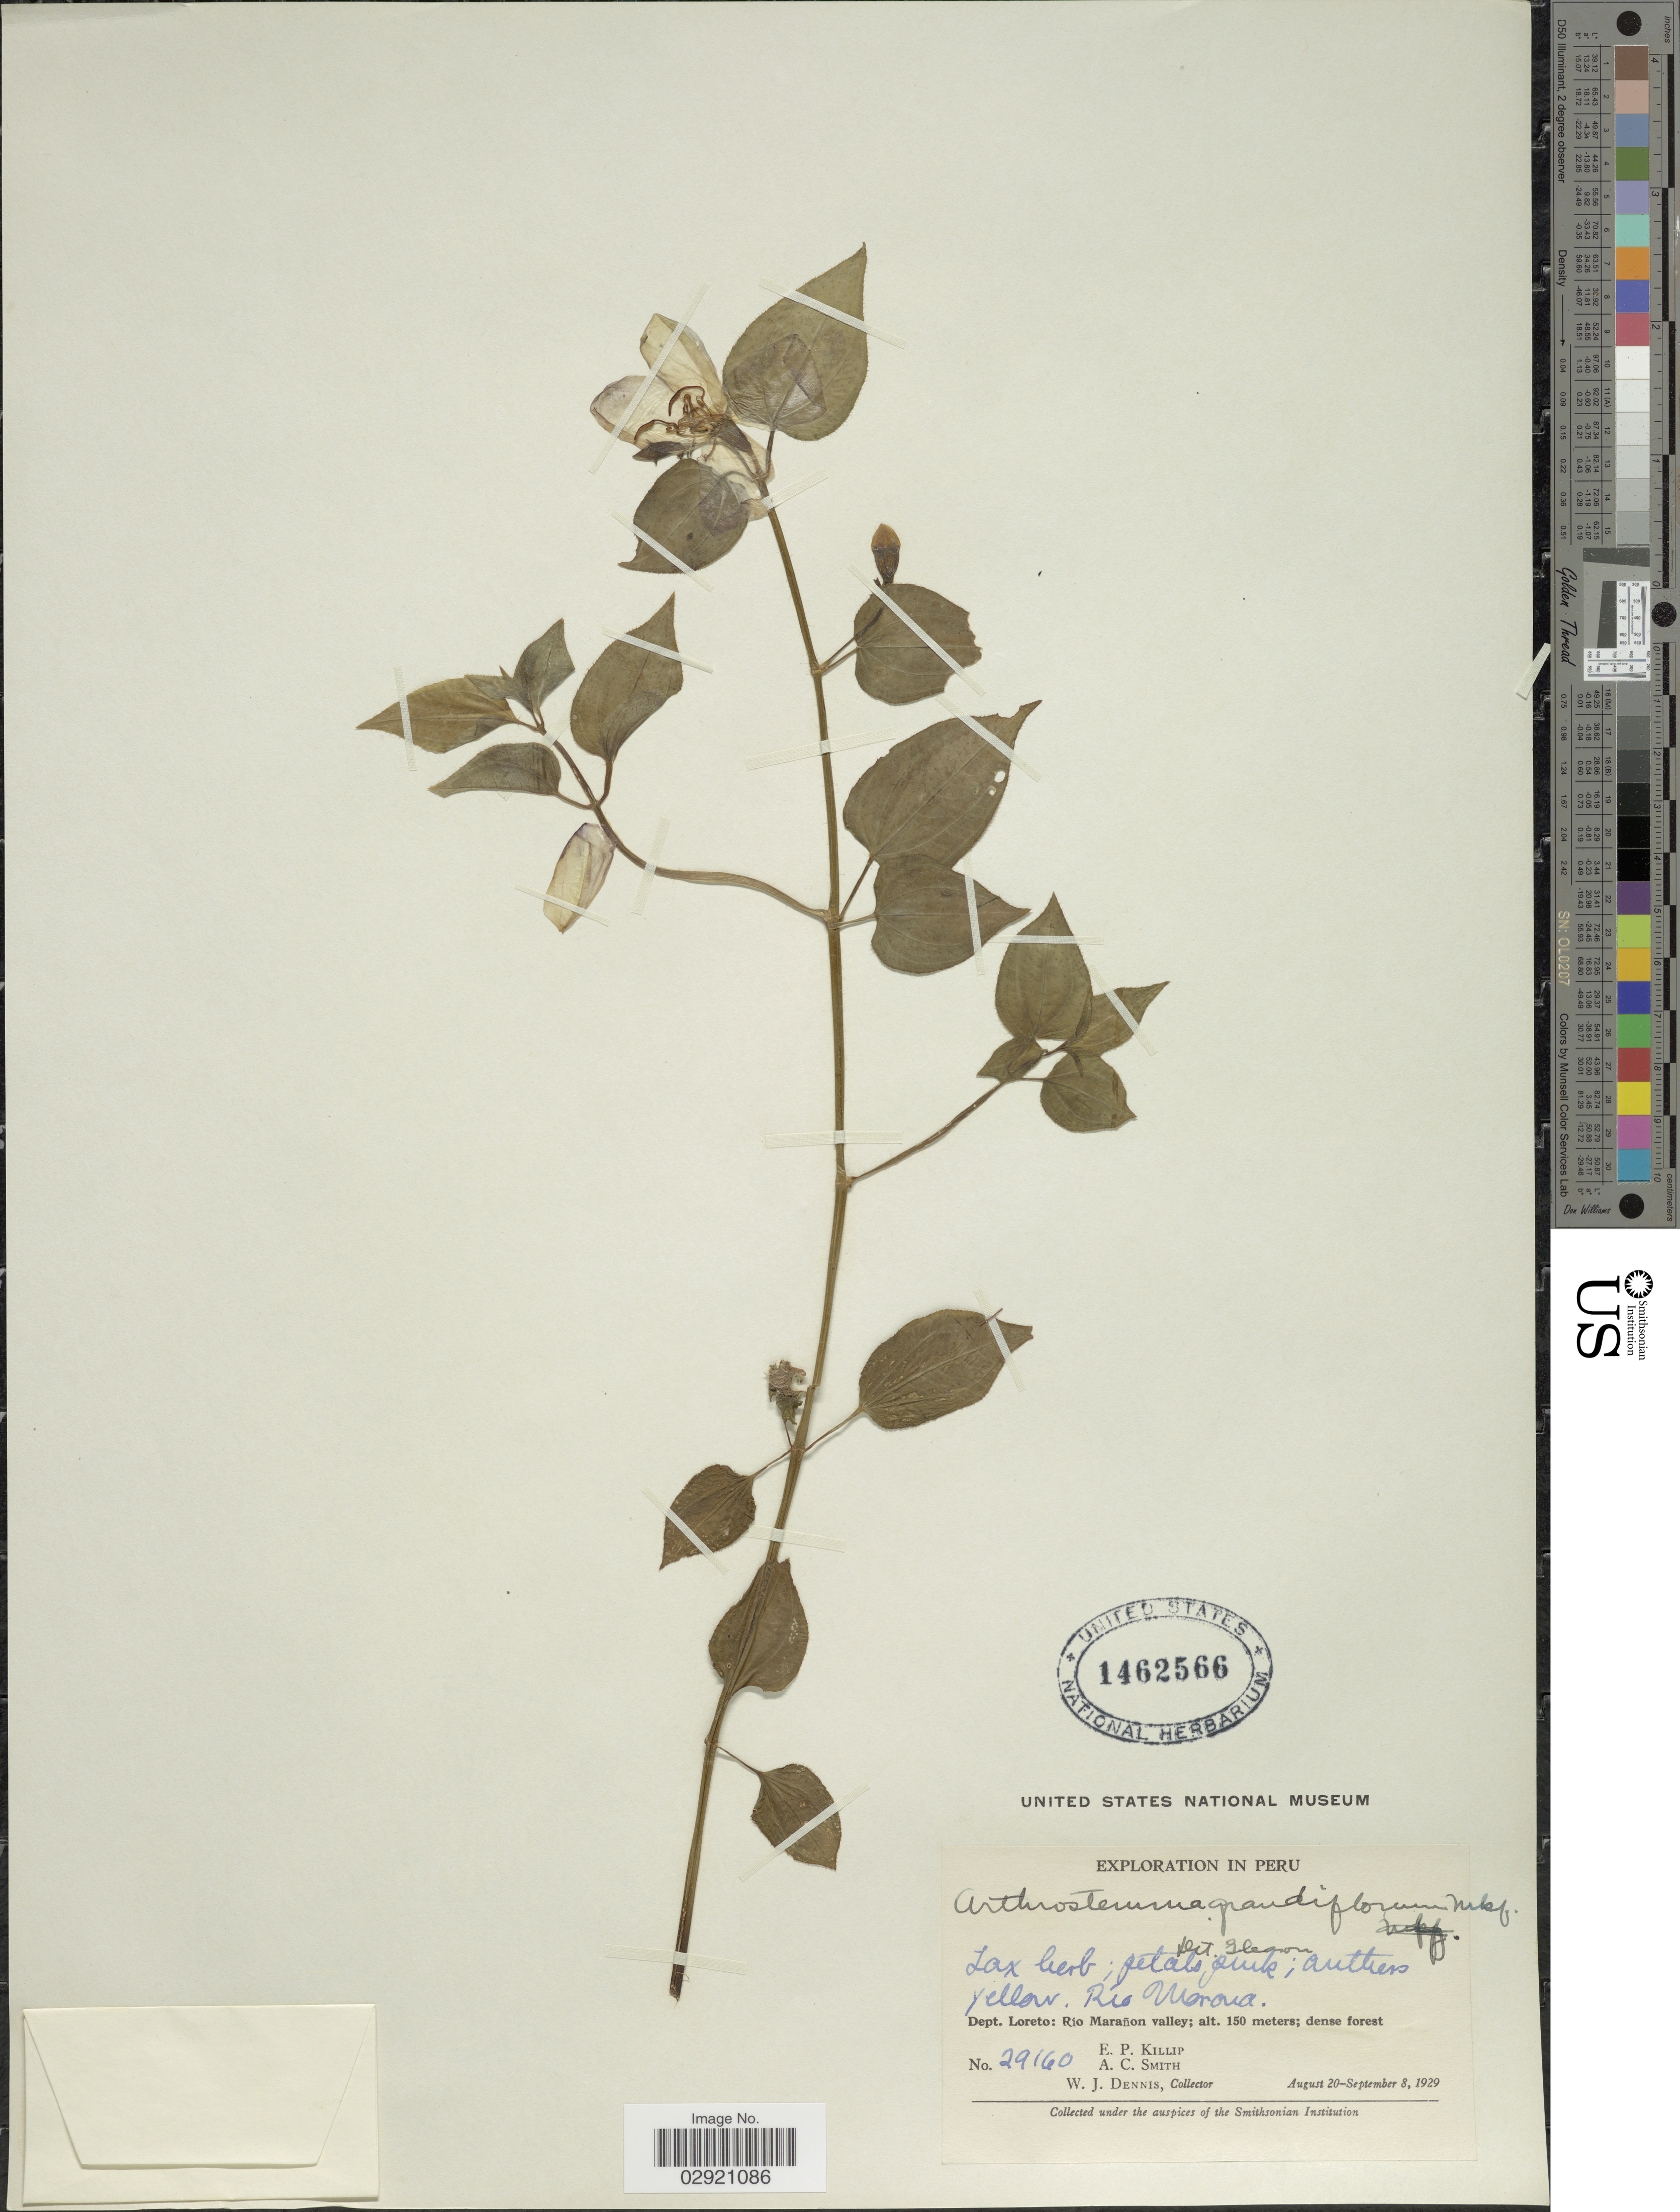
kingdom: Plantae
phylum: Tracheophyta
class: Magnoliopsida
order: Myrtales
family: Melastomataceae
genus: Arthrostemma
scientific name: Arthrostemma ciliatum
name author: Pav. ex D. Don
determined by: Strong, Mark T., (BOT), Smithsonian Institution - National Museum of Natural History (UNITED STATES)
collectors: E. P. Killip, A. C. Smith & W. J. Dennis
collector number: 29160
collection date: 1929-08-20/1929-09-08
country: Peru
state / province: Loreto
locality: Dept. Loreto: Eío Marañon valley. Río Morona.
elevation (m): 150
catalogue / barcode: US 1462566